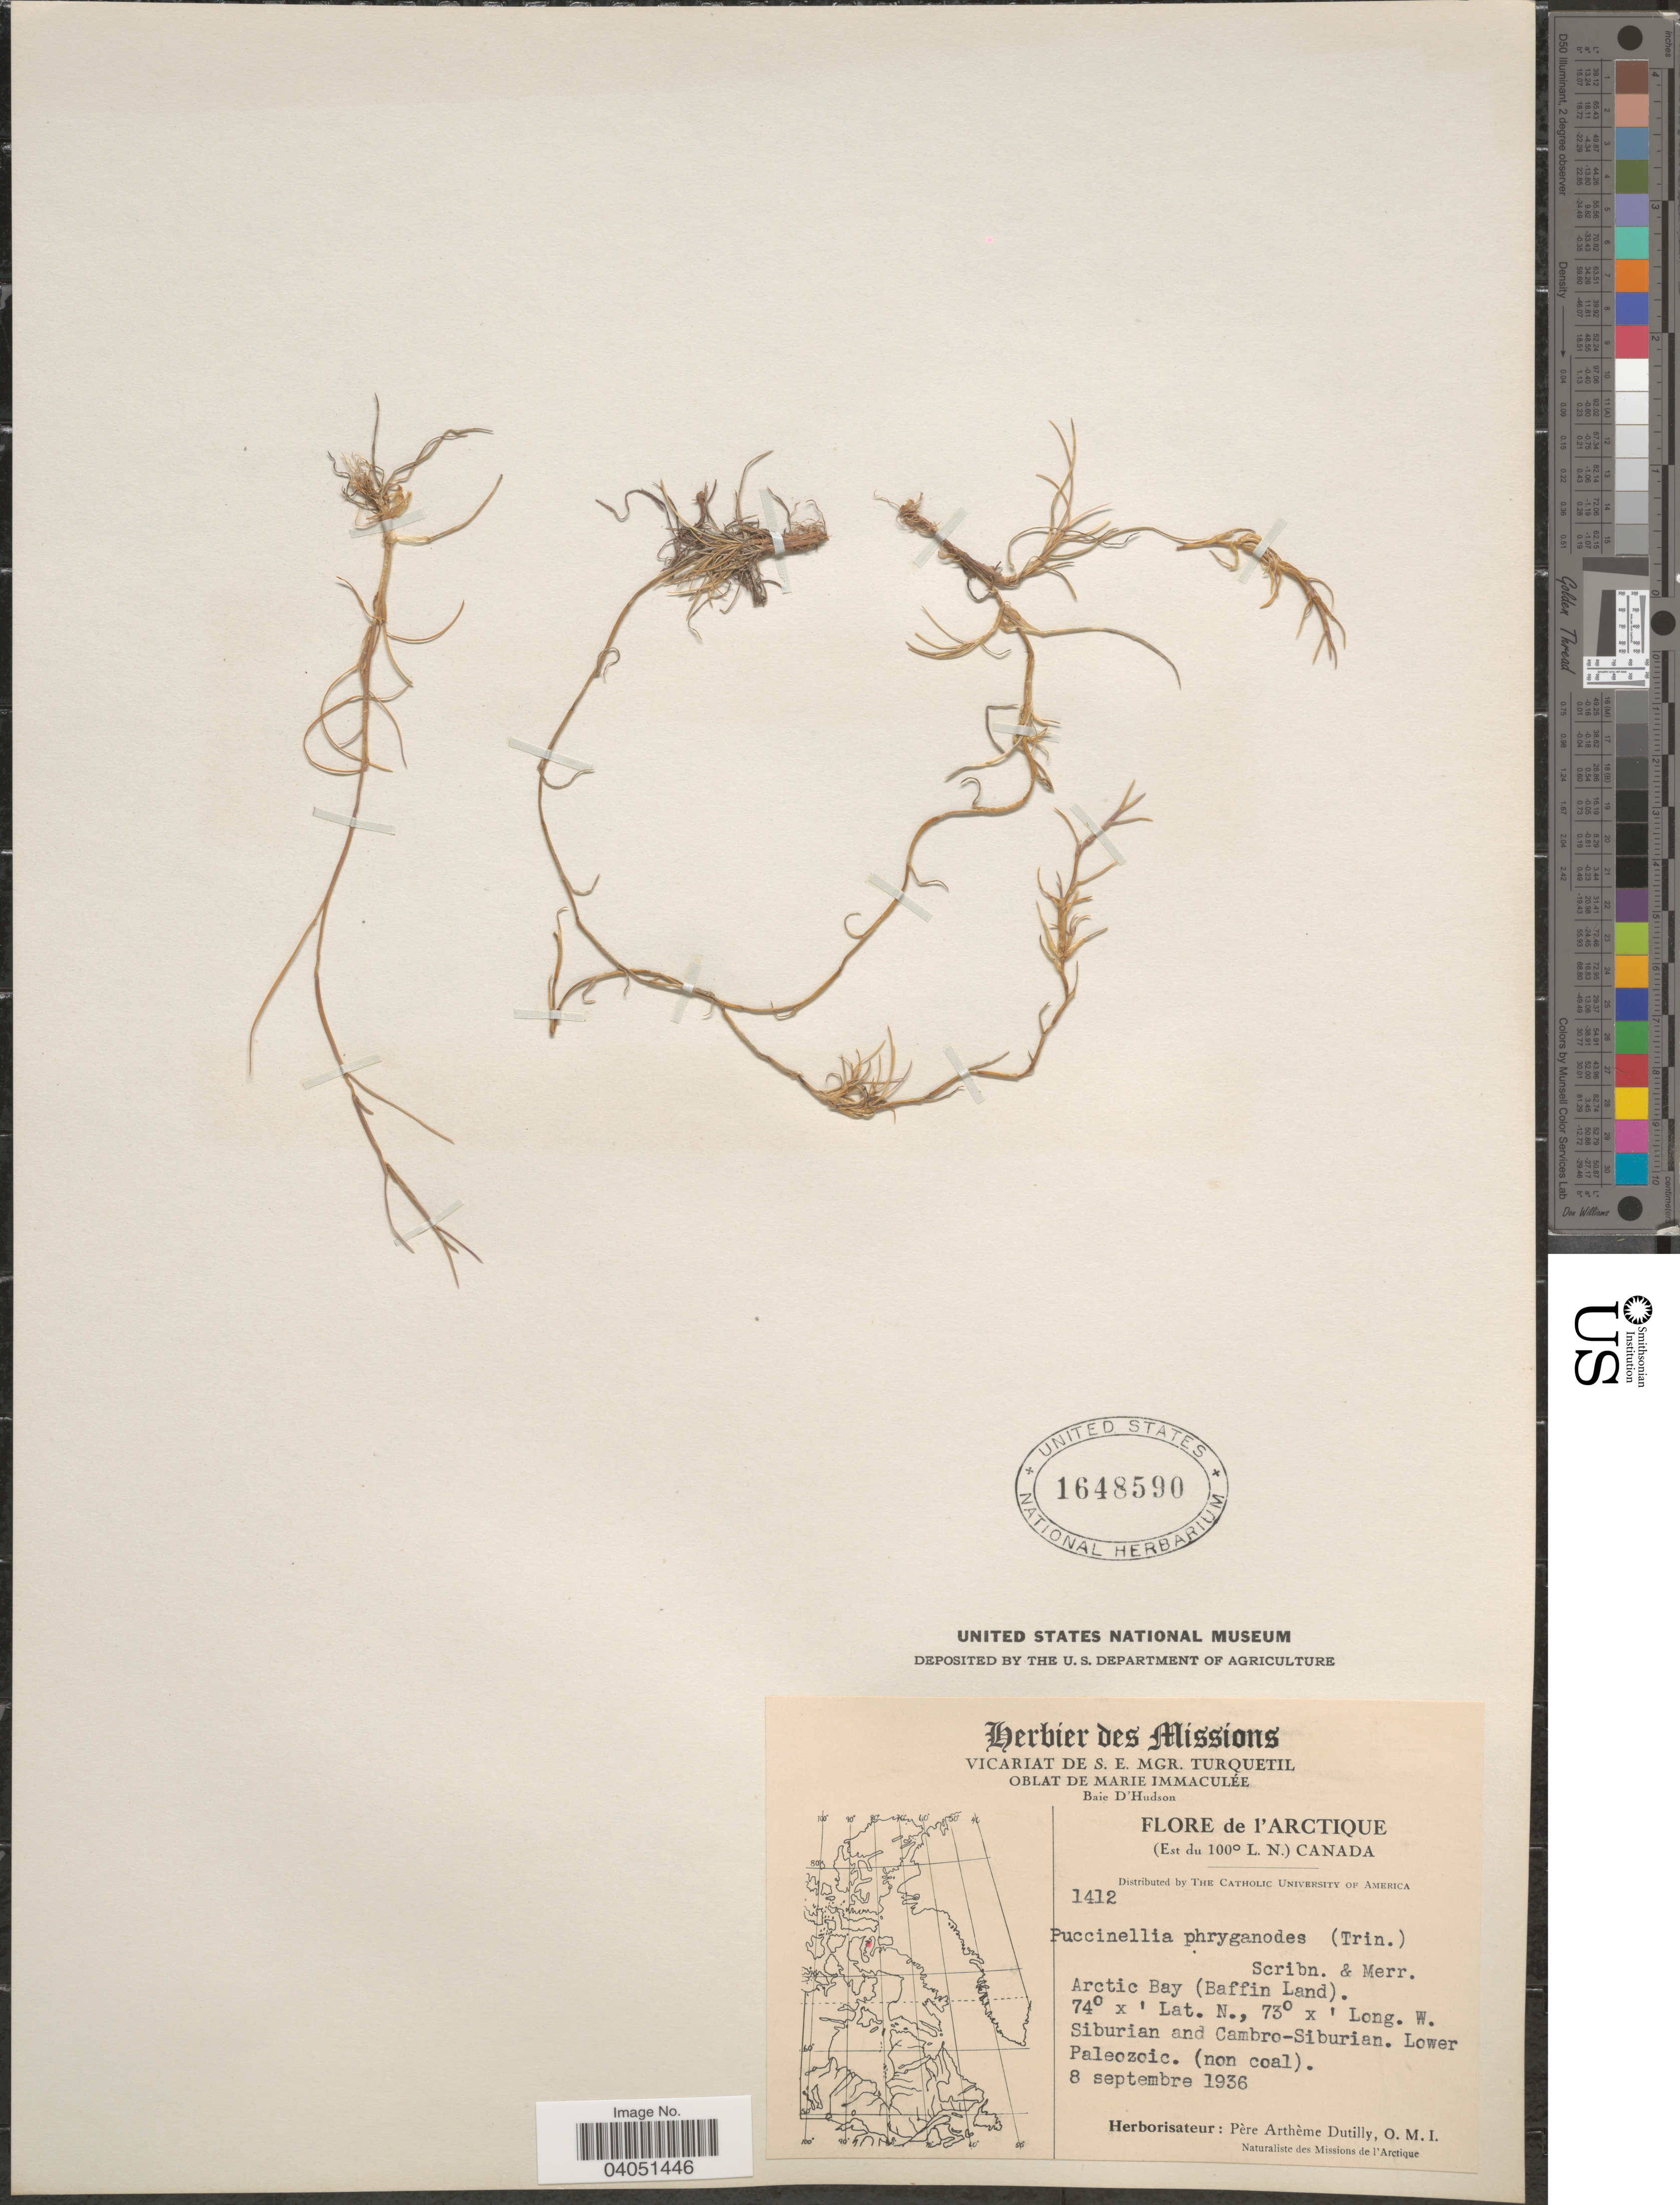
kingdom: Plantae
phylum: Tracheophyta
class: Liliopsida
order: Poales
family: Poaceae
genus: Puccinellia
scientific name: Puccinellia phryganodes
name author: (Trin.) Scribn. & Merr.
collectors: P. Dutilly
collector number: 1412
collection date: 1936-09-08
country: Canada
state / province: Nunavut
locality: L'Arctique (Est du 100° L.N.). Arctic Bay (Baffin Land).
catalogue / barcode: US 1648590